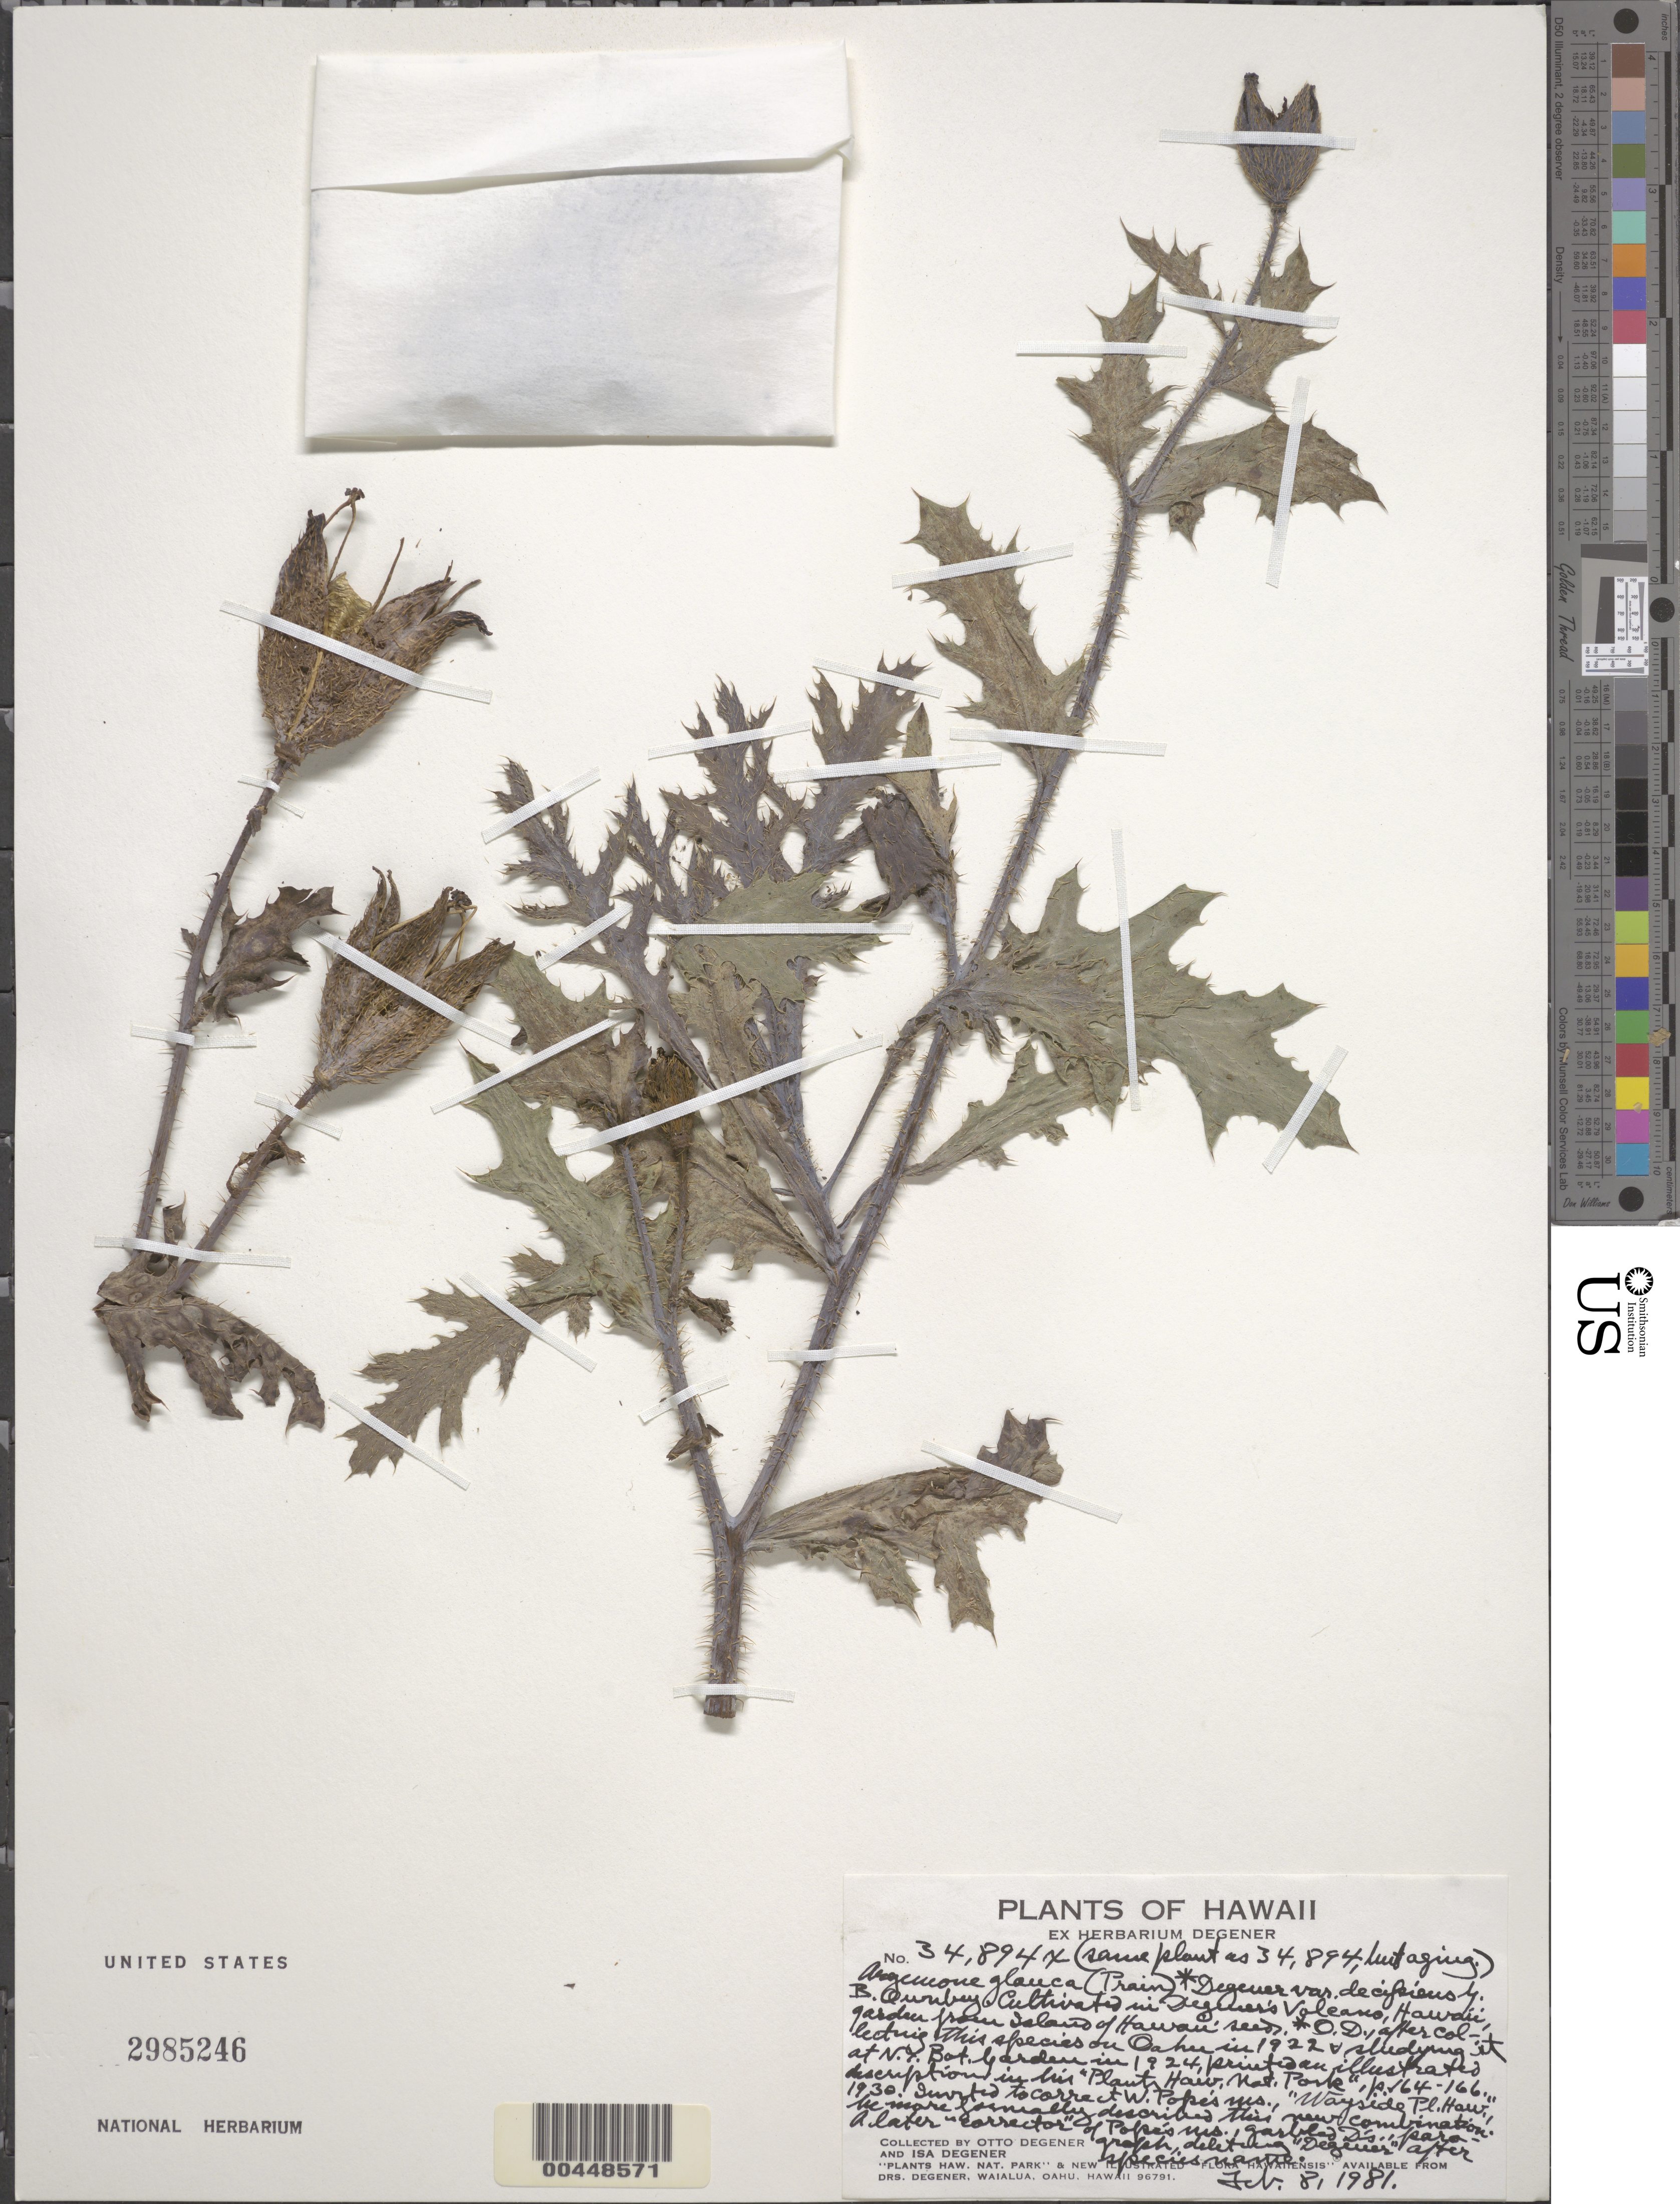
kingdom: Plantae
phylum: Tracheophyta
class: Magnoliopsida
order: Ranunculales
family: Papaveraceae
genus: Argemone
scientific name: Argemone glauca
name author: (Nutt. ex Prain) Pope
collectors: O. Degener & I. Degener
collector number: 34894X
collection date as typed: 8 Feb 1981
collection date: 1981-02-08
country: United States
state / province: Hawaii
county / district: Hawaii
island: Hawaii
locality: Degener's Volcano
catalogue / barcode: US 2985246